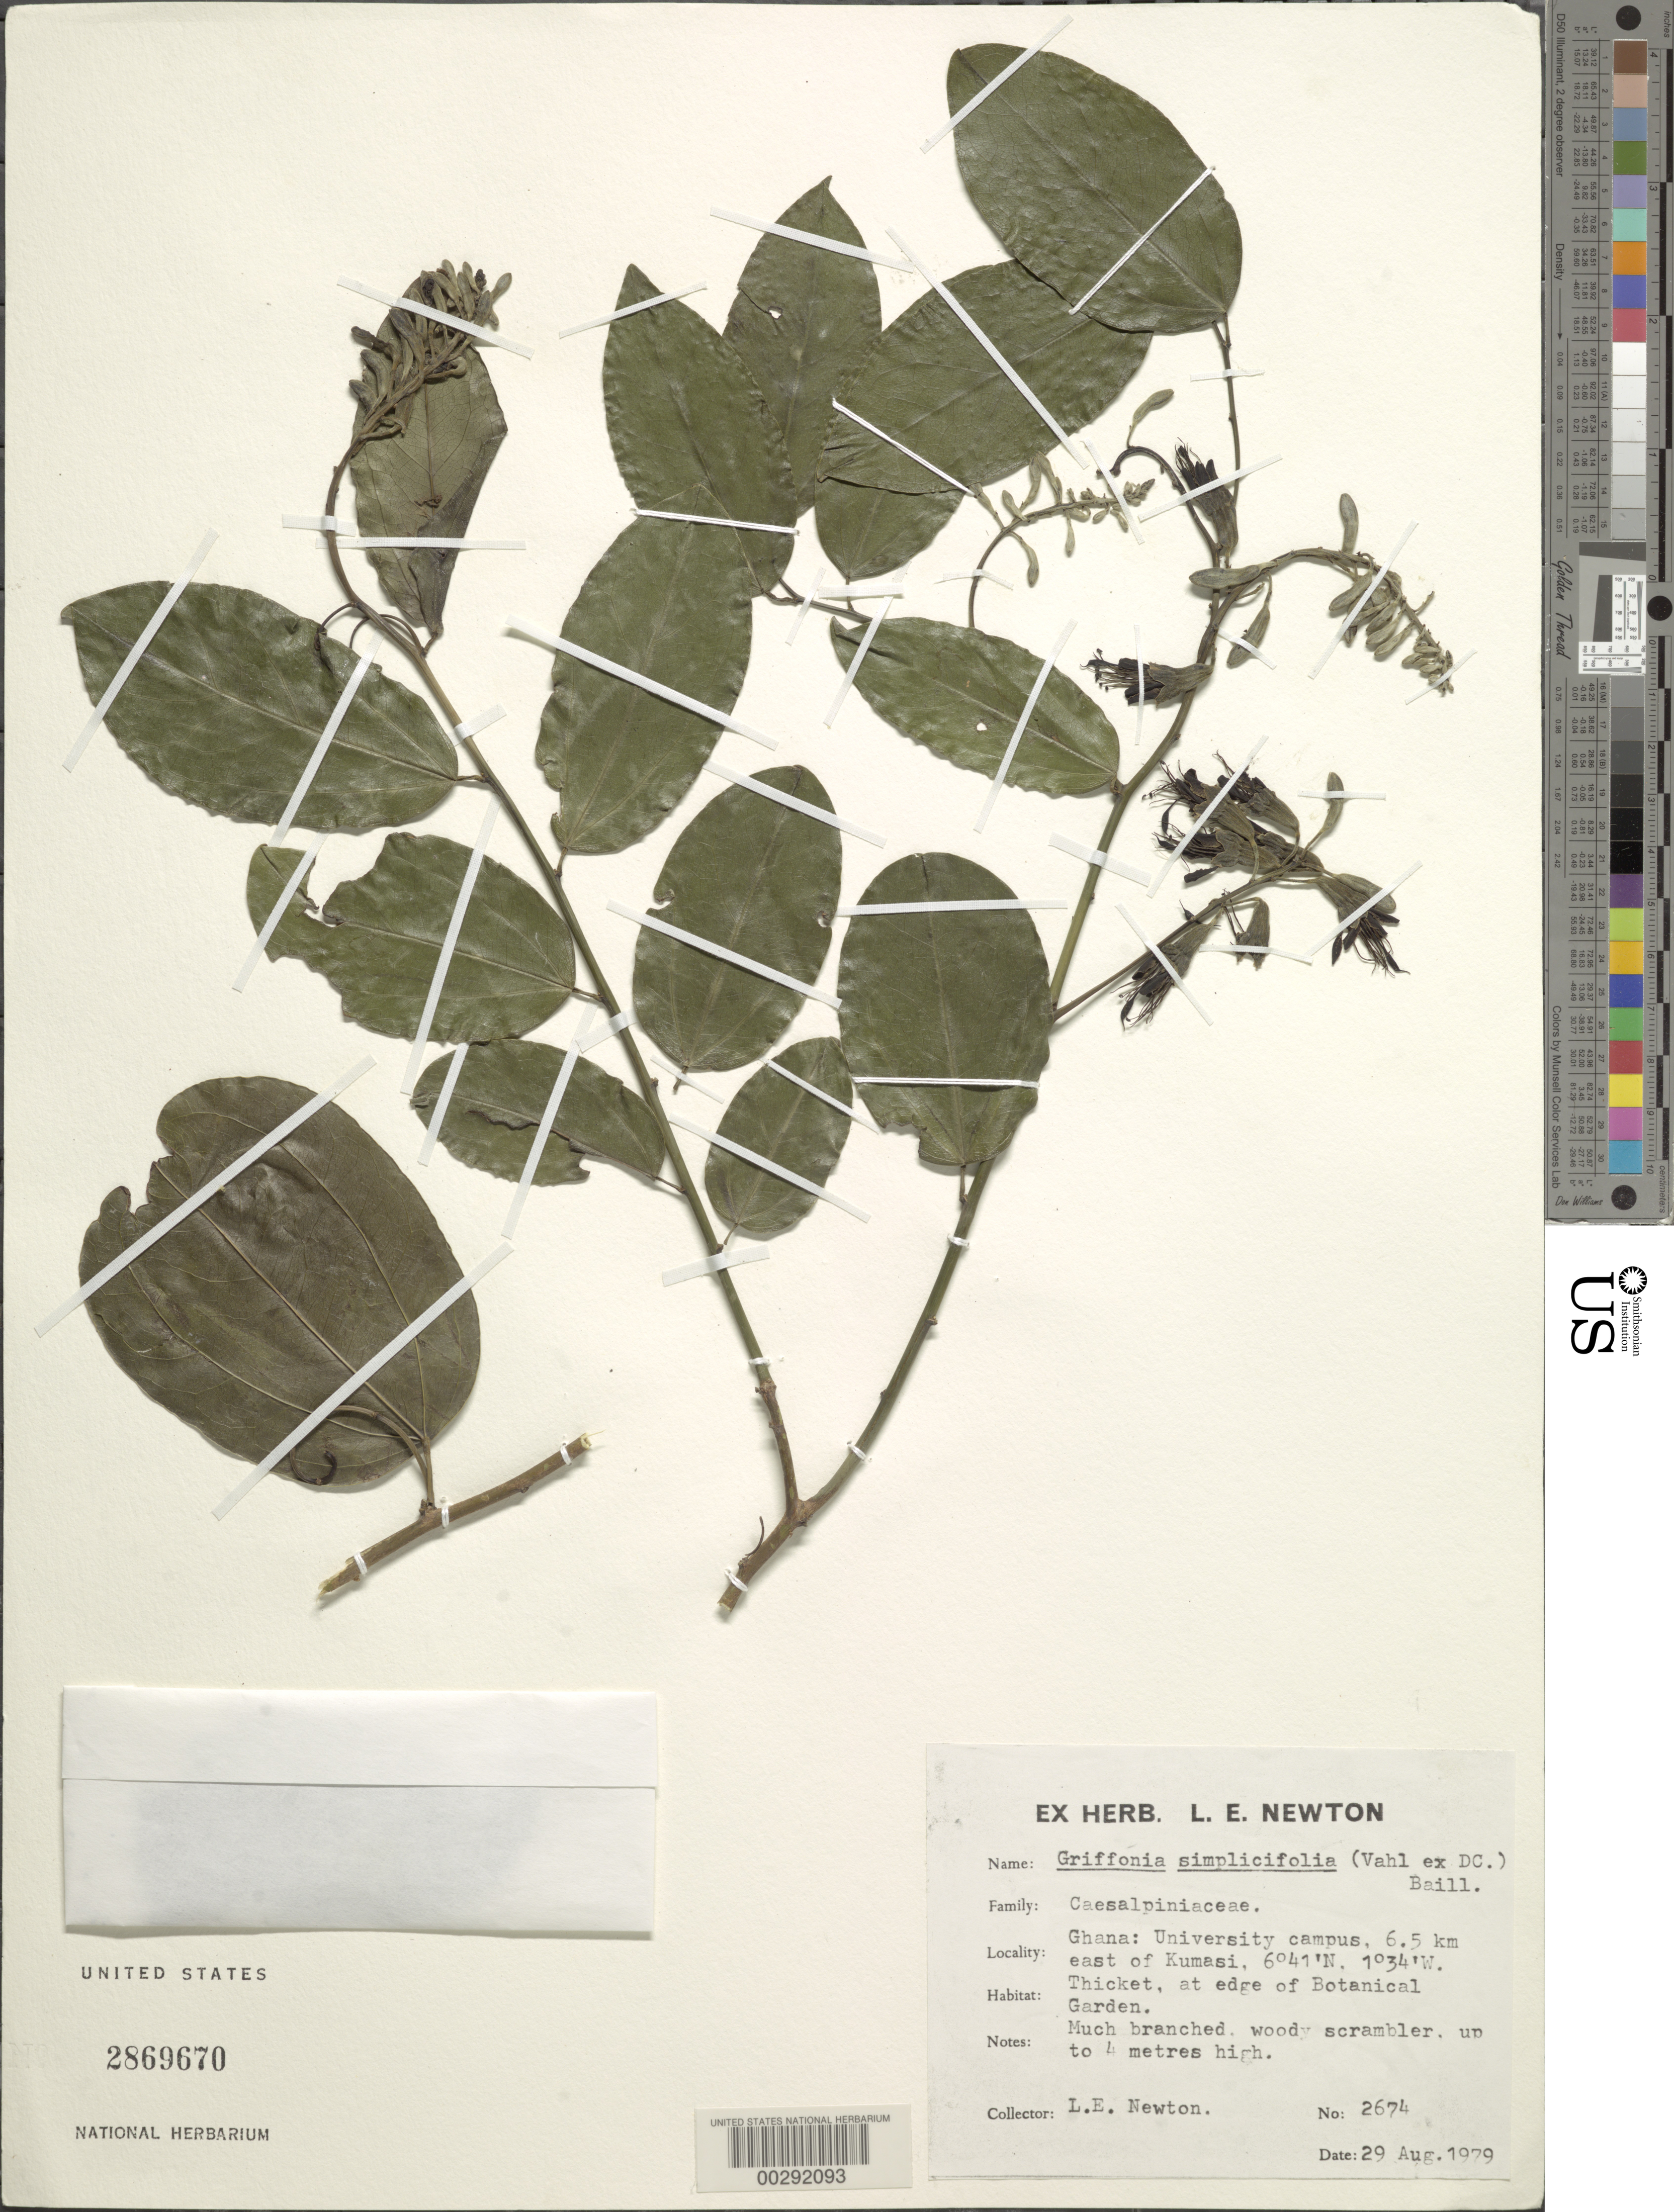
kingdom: Plantae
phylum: Tracheophyta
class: Magnoliopsida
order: Fabales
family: Fabaceae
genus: Griffonia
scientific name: Griffonia simplicifolia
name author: Baill.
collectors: L. Newton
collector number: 2674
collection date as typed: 29 Aug 1979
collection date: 1979-08-29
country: Ghana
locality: At edge of botanical garden, university campus, 6.5 km e of kumasi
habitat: Thicket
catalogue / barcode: US 2869670